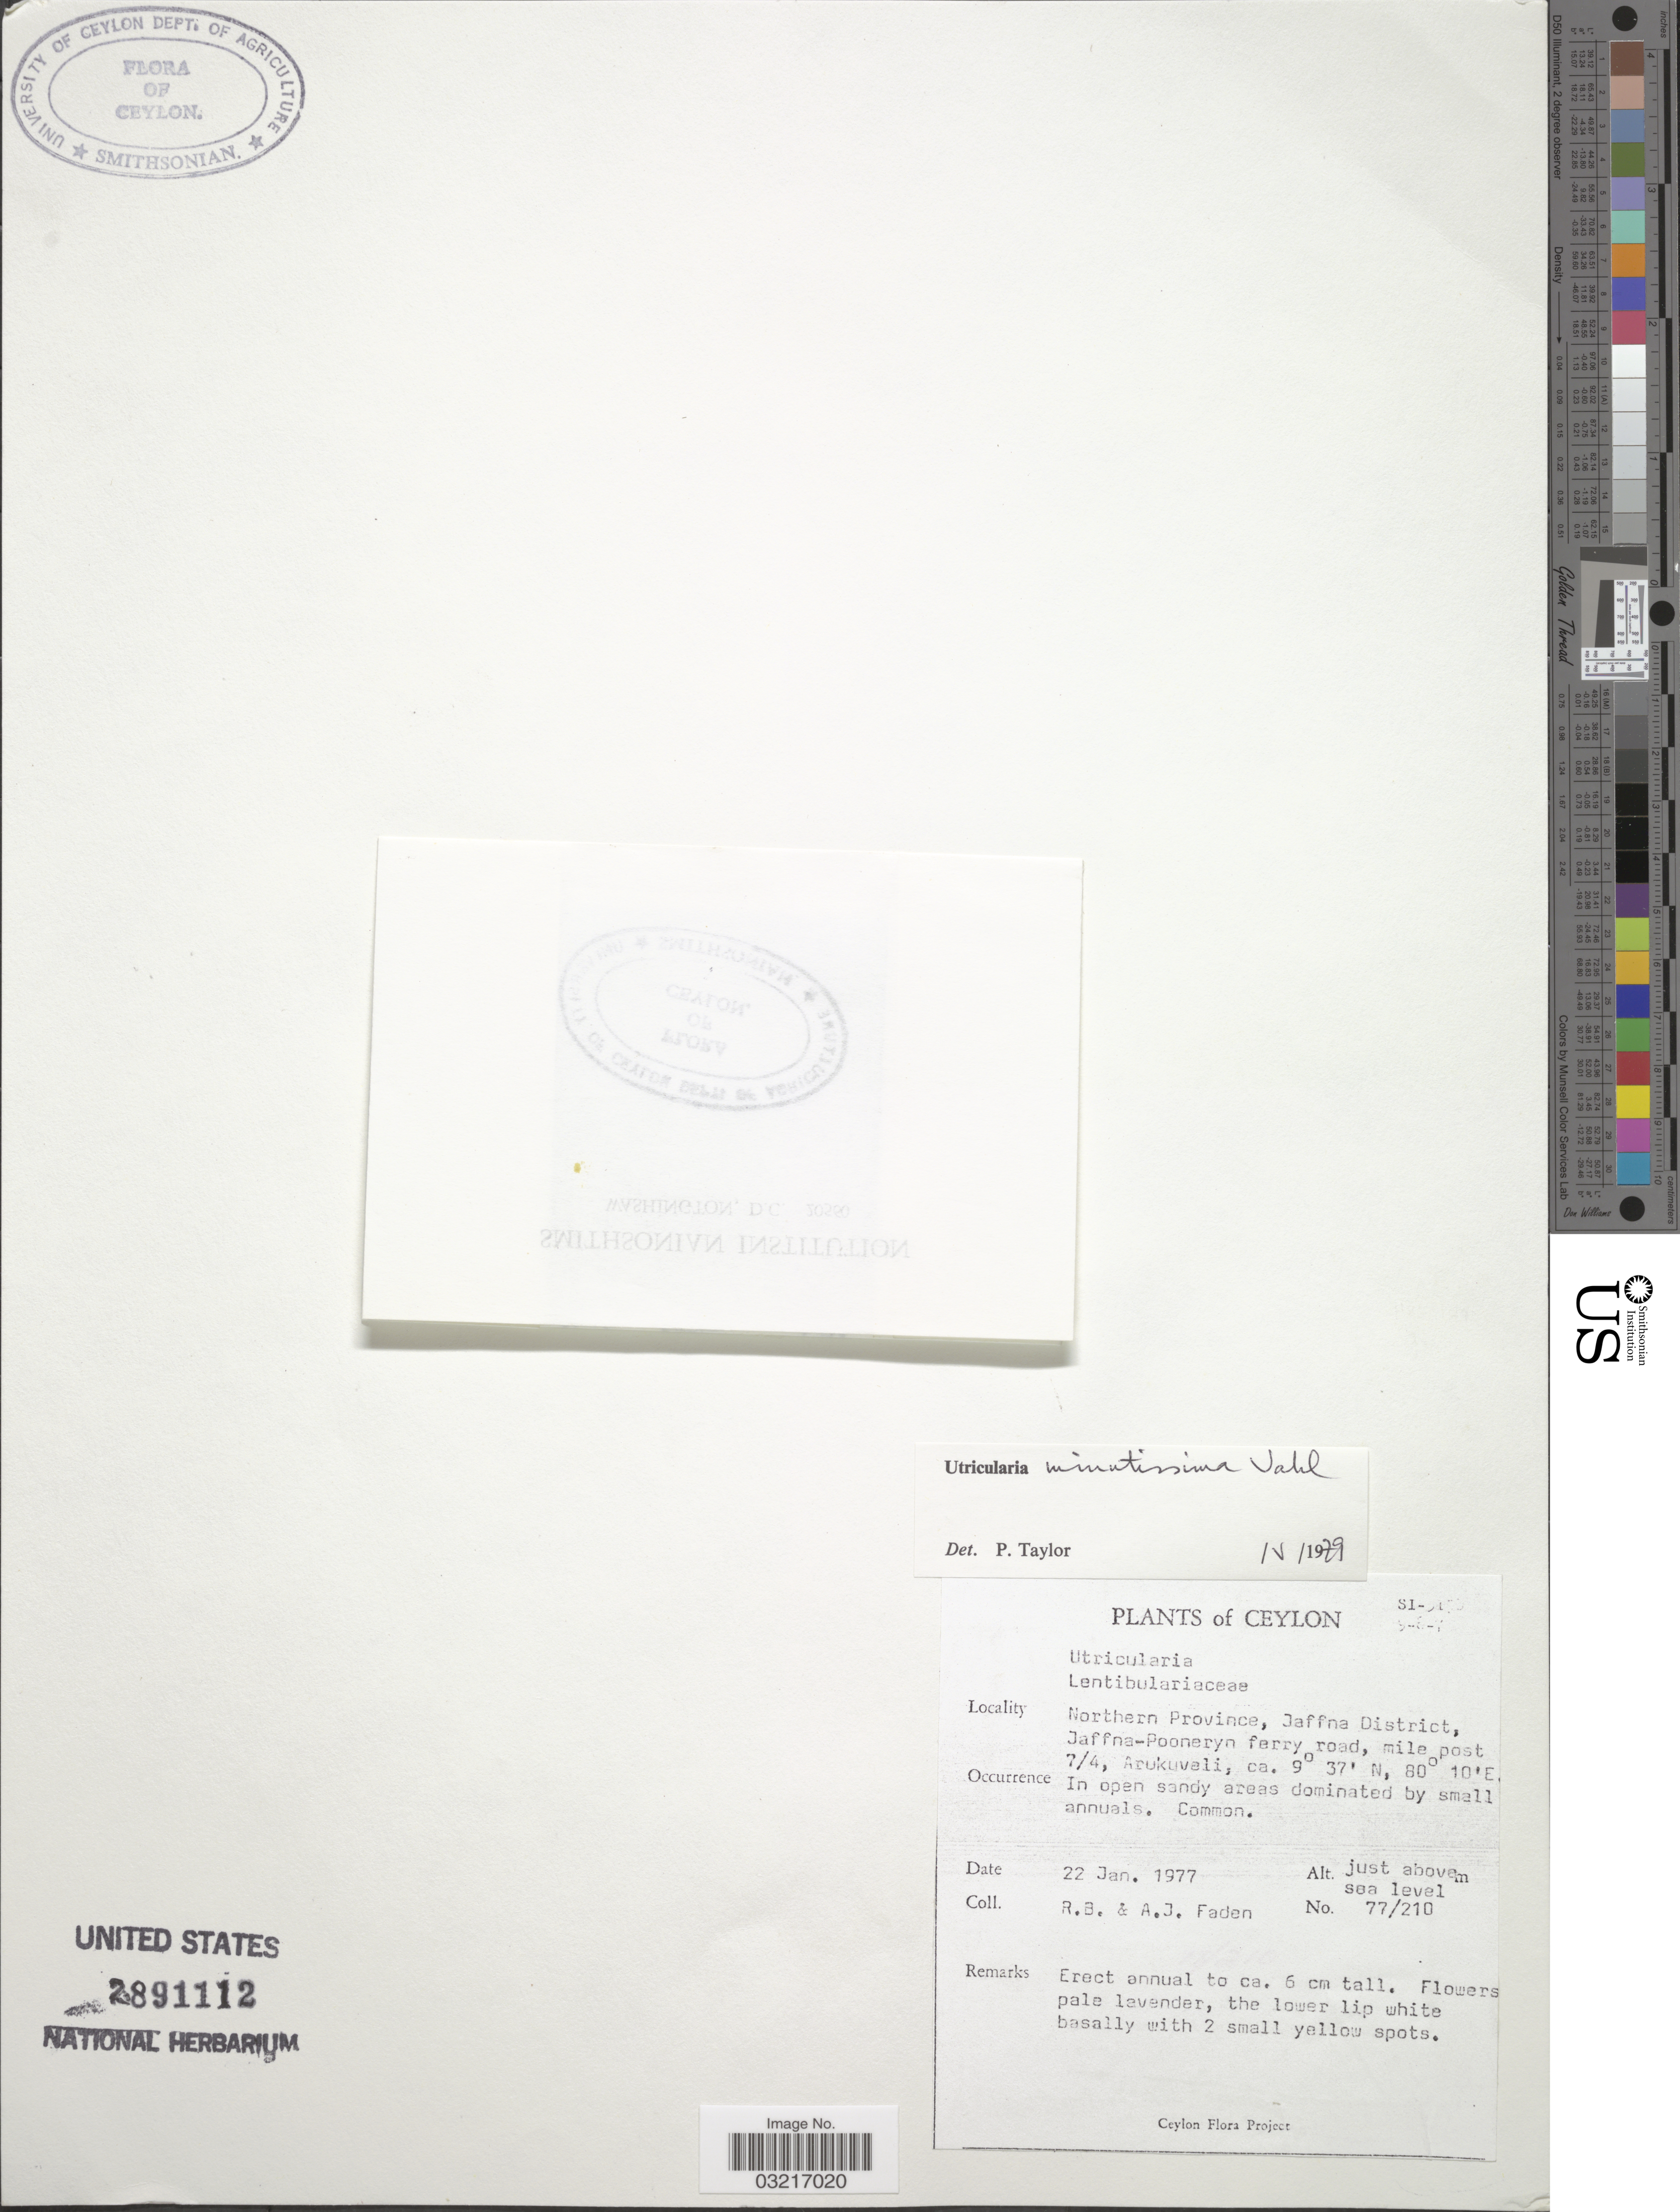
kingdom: Plantae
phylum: Tracheophyta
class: Magnoliopsida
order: Lamiales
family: Lentibulariaceae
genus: Utricularia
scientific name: Utricularia minutissima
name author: Vahl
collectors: R. B. Faden & A. J. Faden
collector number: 77/210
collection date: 1977-01-22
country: Sri Lanka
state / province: Northern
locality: Ceylon, Jaffna District, Jaffna-Pooneryn ferry road, mile post 7/4, Arukuvali.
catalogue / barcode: US 2891112